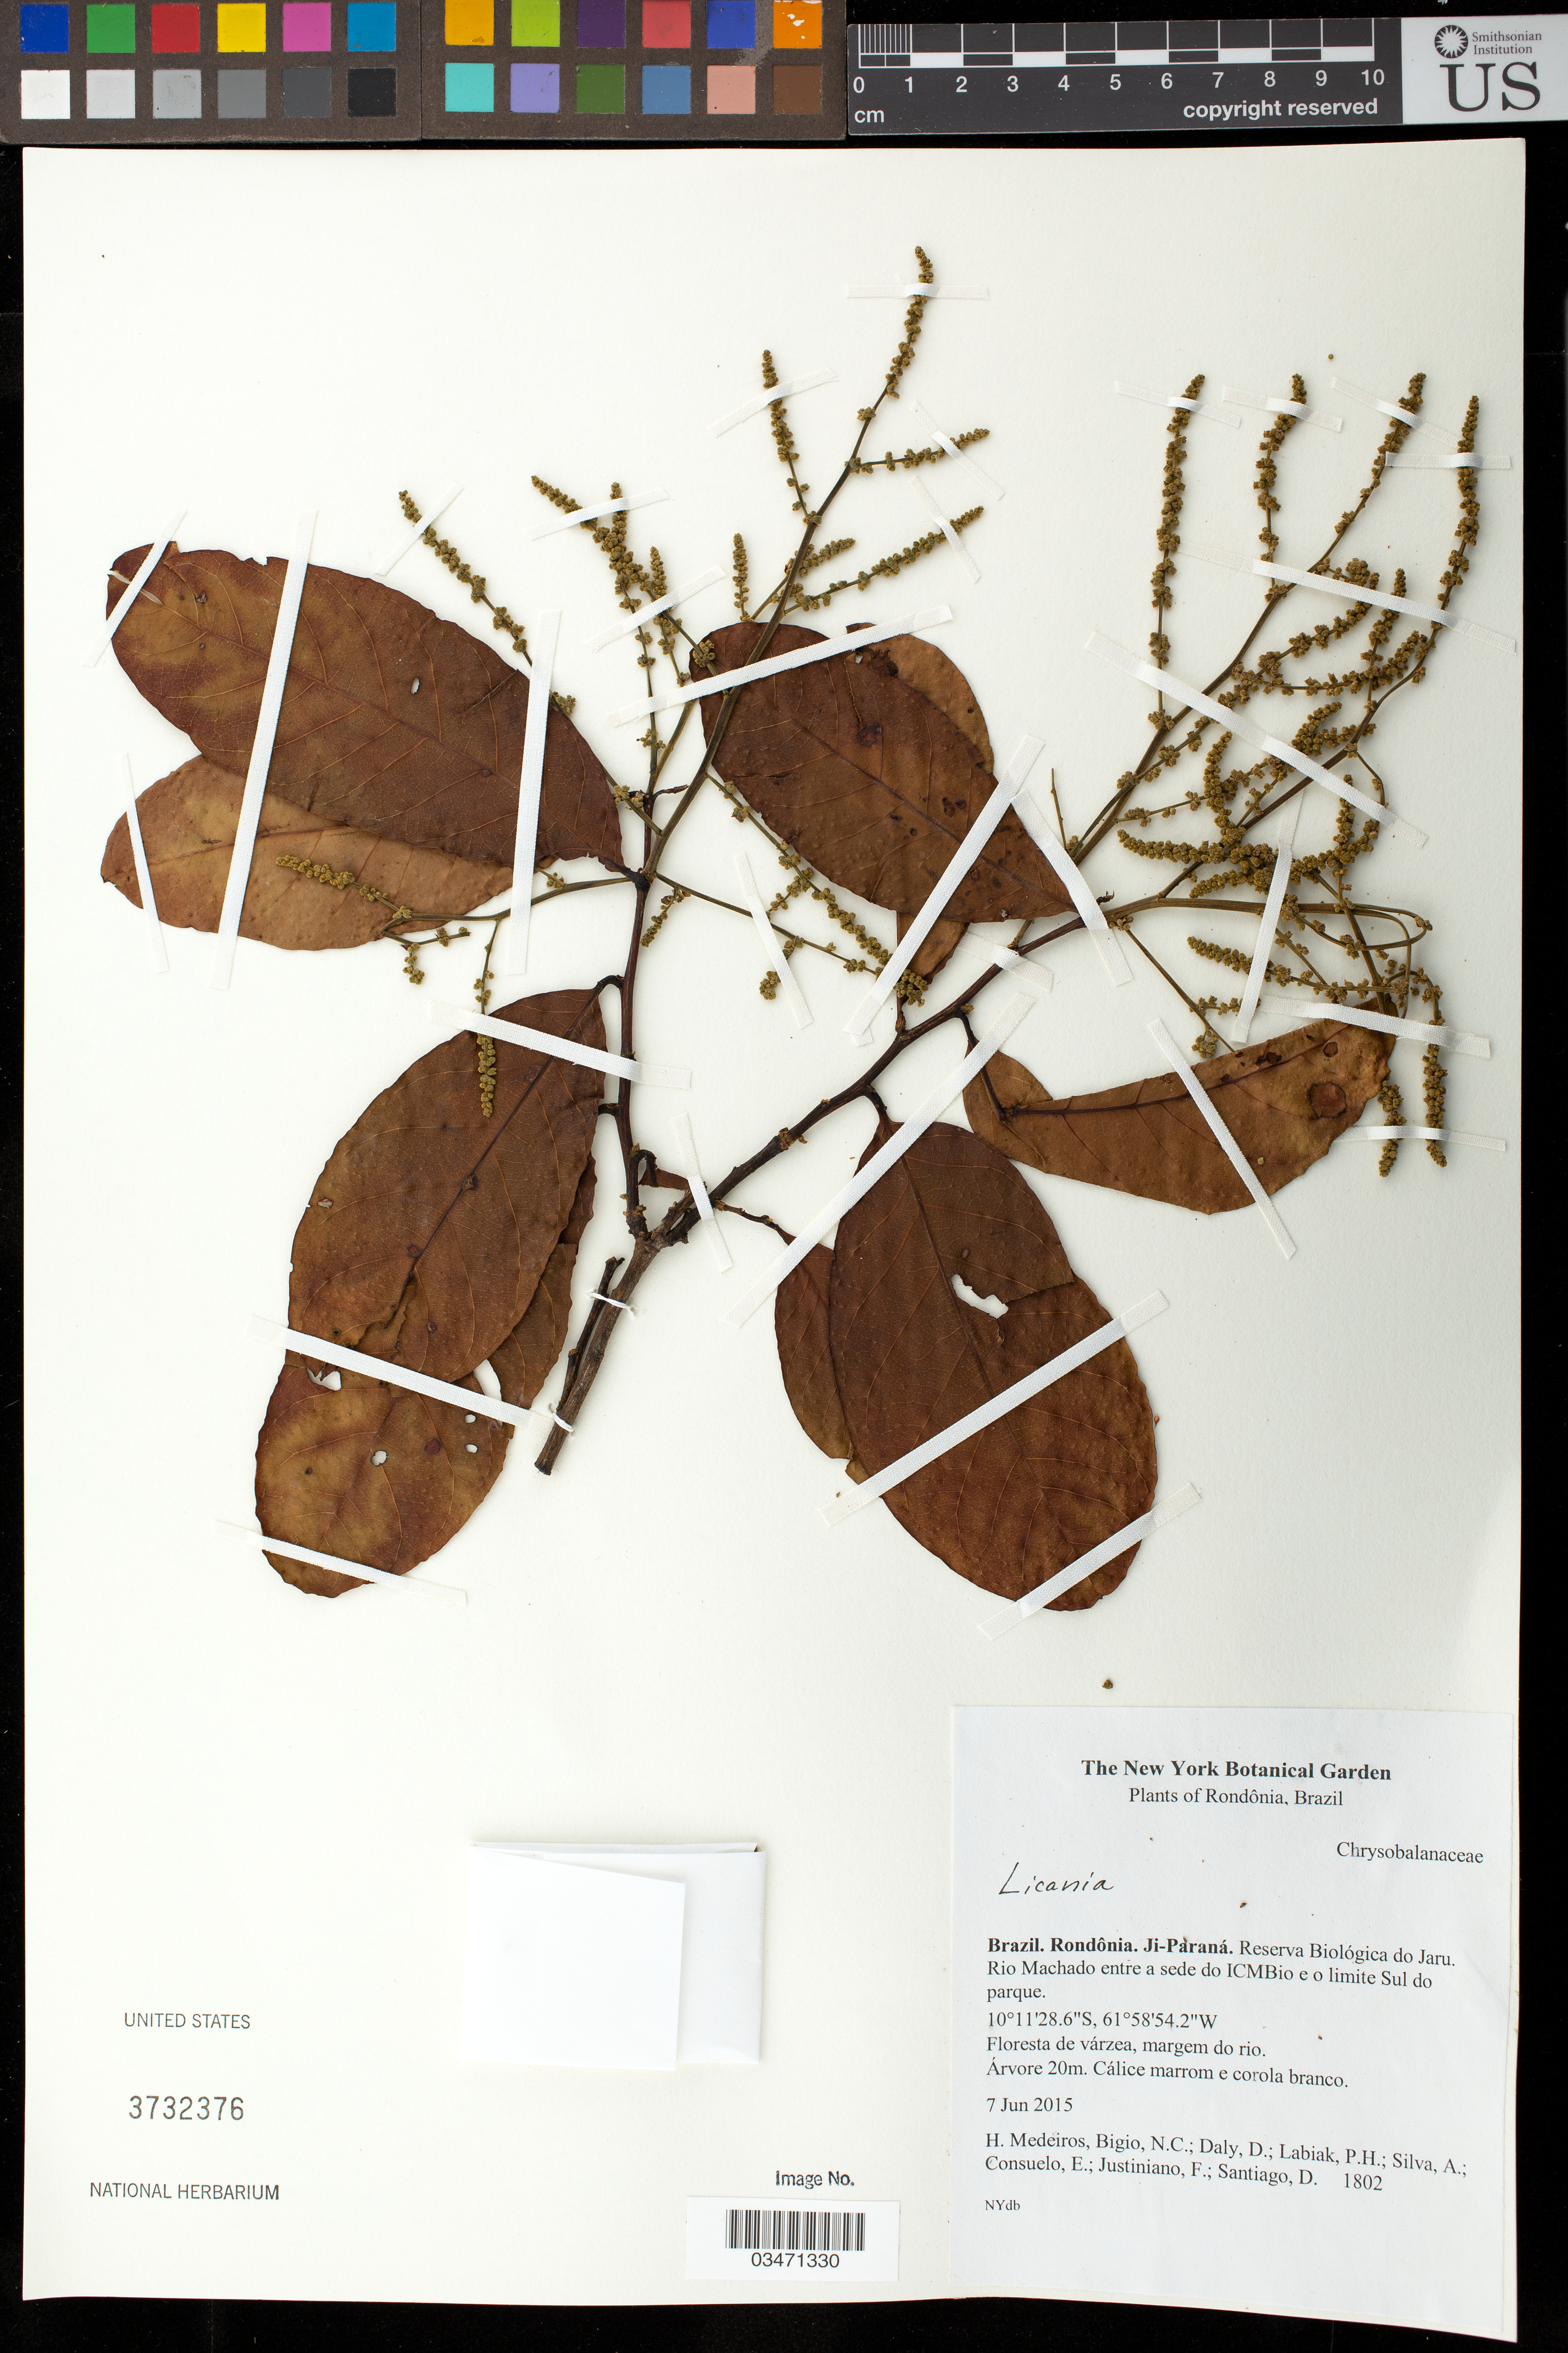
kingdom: Plantae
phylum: Tracheophyta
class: Magnoliopsida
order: Malpighiales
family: Chrysobalanaceae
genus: Licania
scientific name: Licania sp.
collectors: H. Medeiros, N. C. Bigio, D. Daly, P. H. Labiak, A. Silva, E. Consuelo, F. Justiniano & D. Santiago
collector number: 1802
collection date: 2015-06-07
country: Brazil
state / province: Rondônia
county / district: Ji-Paraná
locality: Reserva Biologica do Jaru. Rio Machado entre a sede do ICMBio e o limite Sul do parque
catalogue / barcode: US 3732376